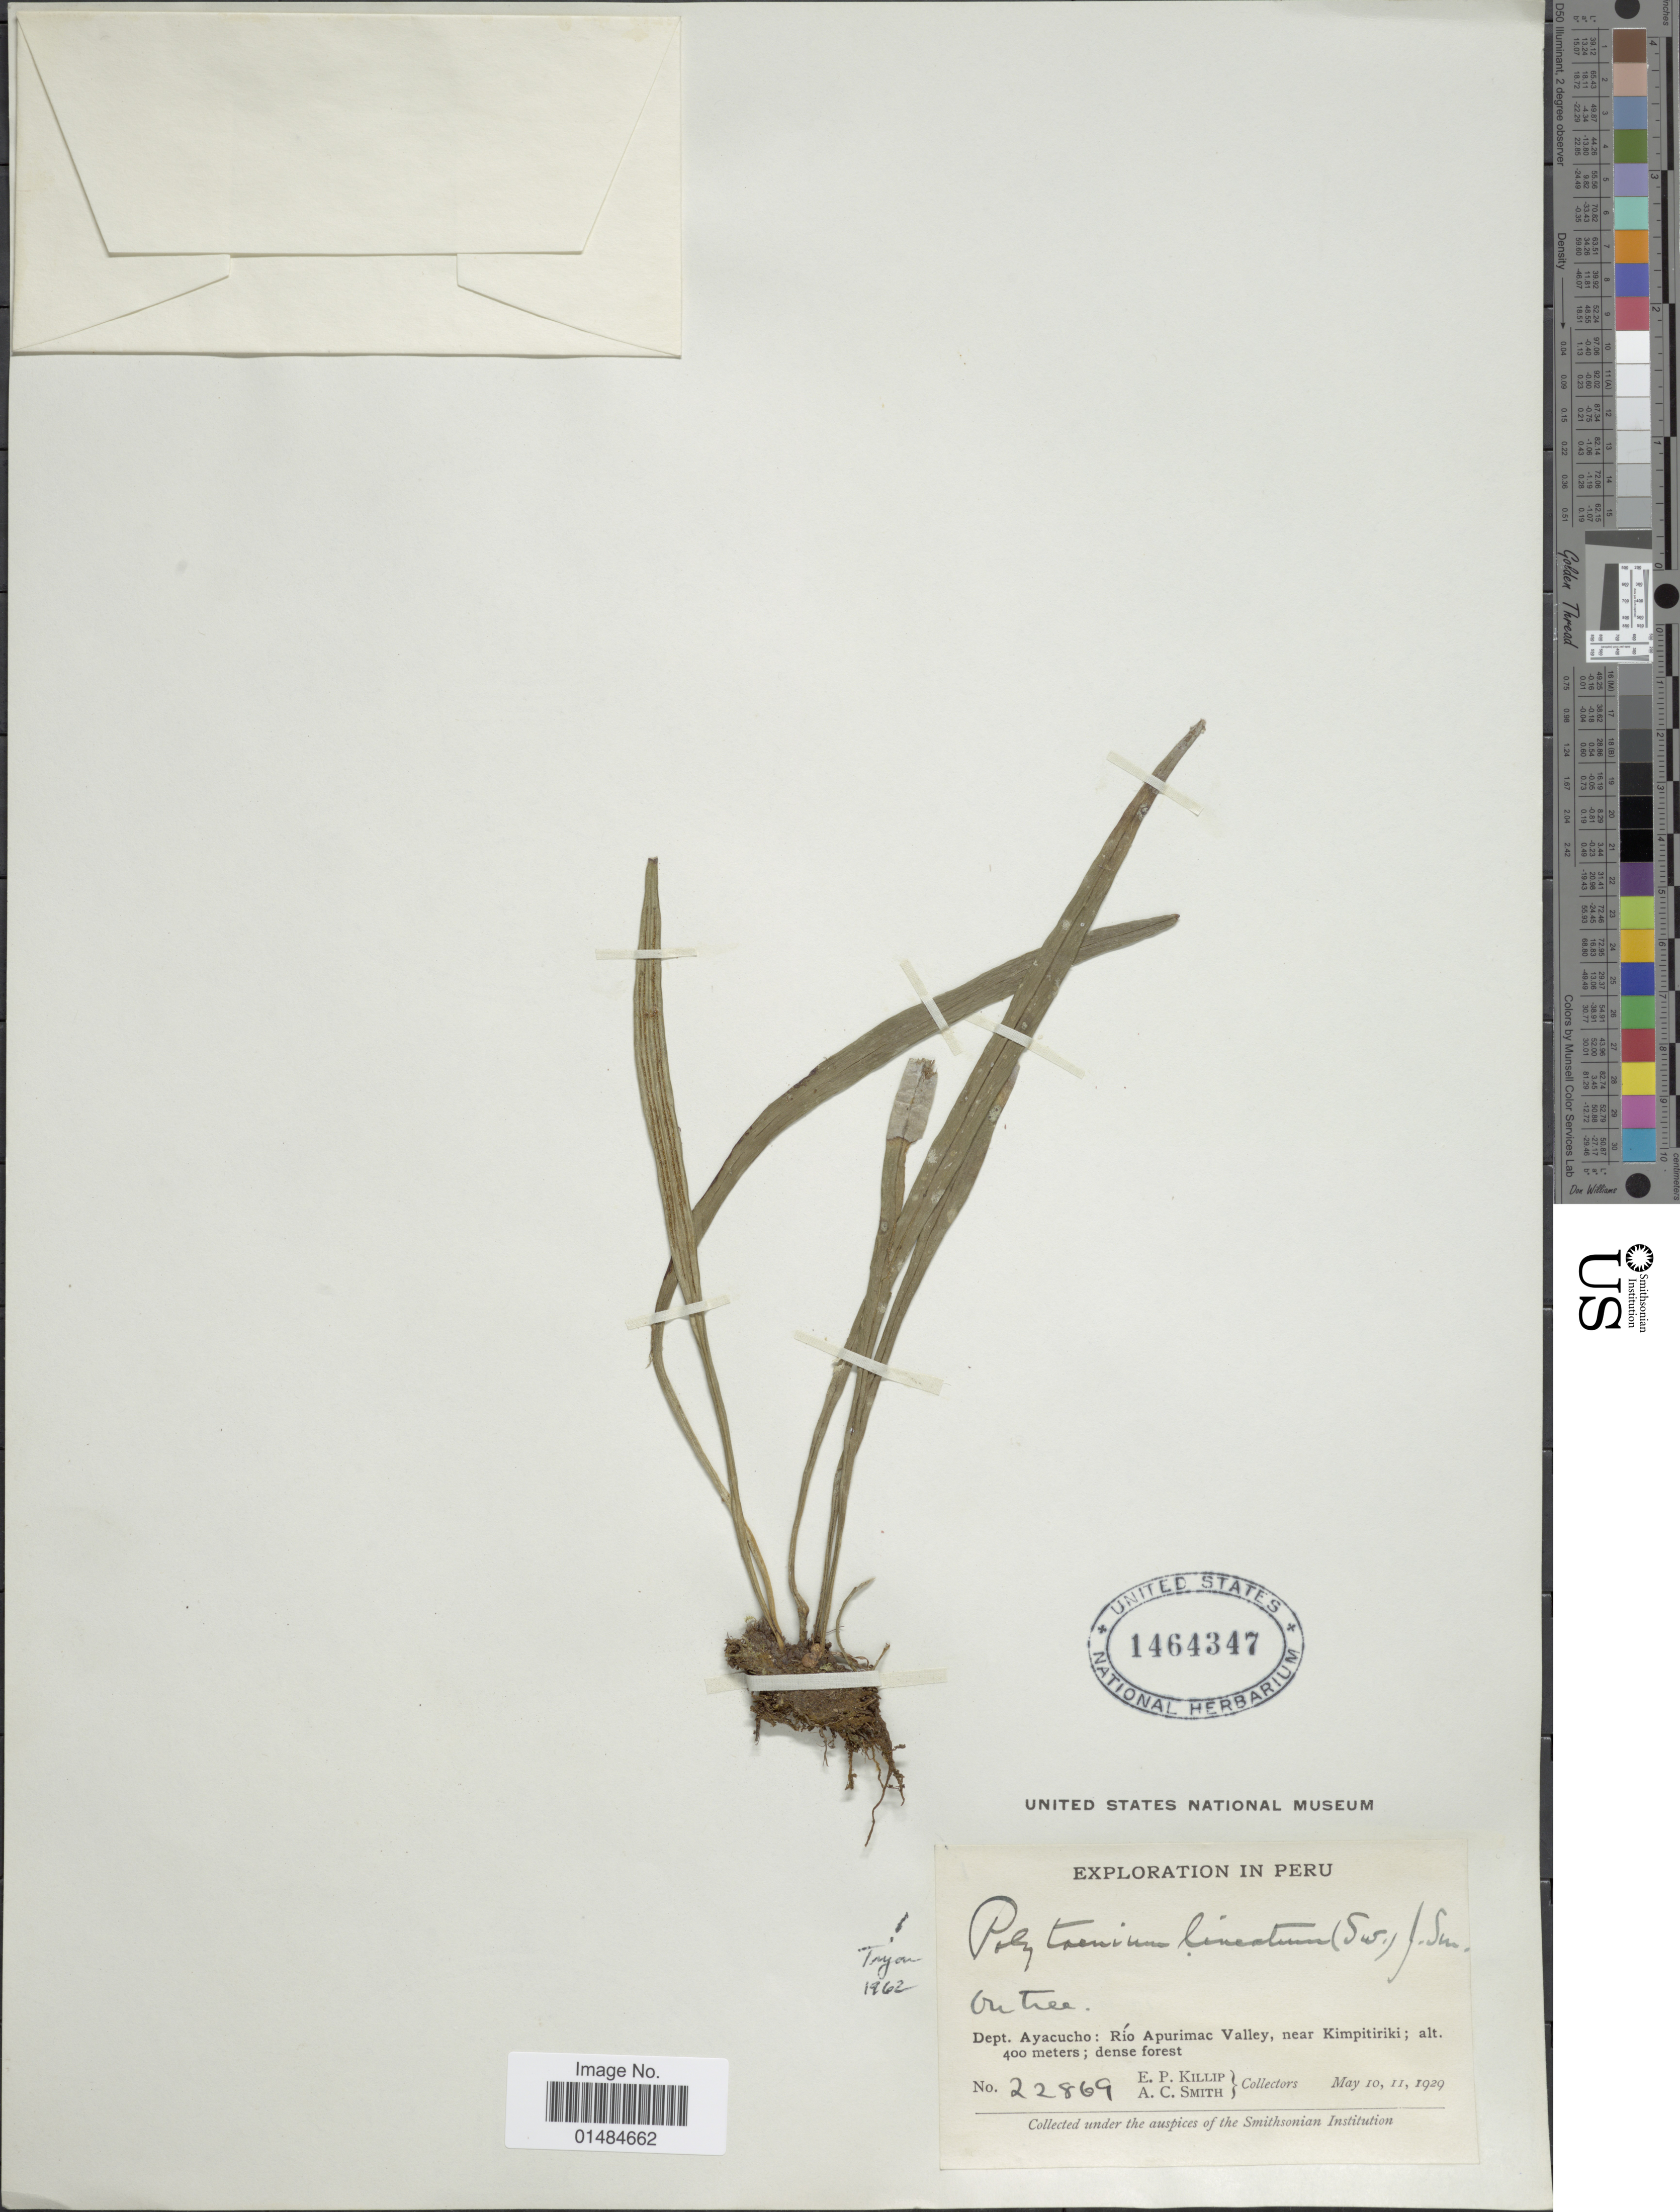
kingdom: Plantae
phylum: Tracheophyta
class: Polypodiopsida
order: Polypodiales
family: Pteridaceae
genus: Polytaenium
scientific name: Polytaenium lineatum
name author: (Sw.) J. Sm.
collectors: E. P. Killip & A. C. Smith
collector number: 22869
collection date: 1929-05-10/1929-05-11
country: Peru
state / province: Ayacucho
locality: Dept. Ayacucho; Río Apurimac Valley, near Kimpitiriki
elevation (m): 400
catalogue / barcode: US 1464347